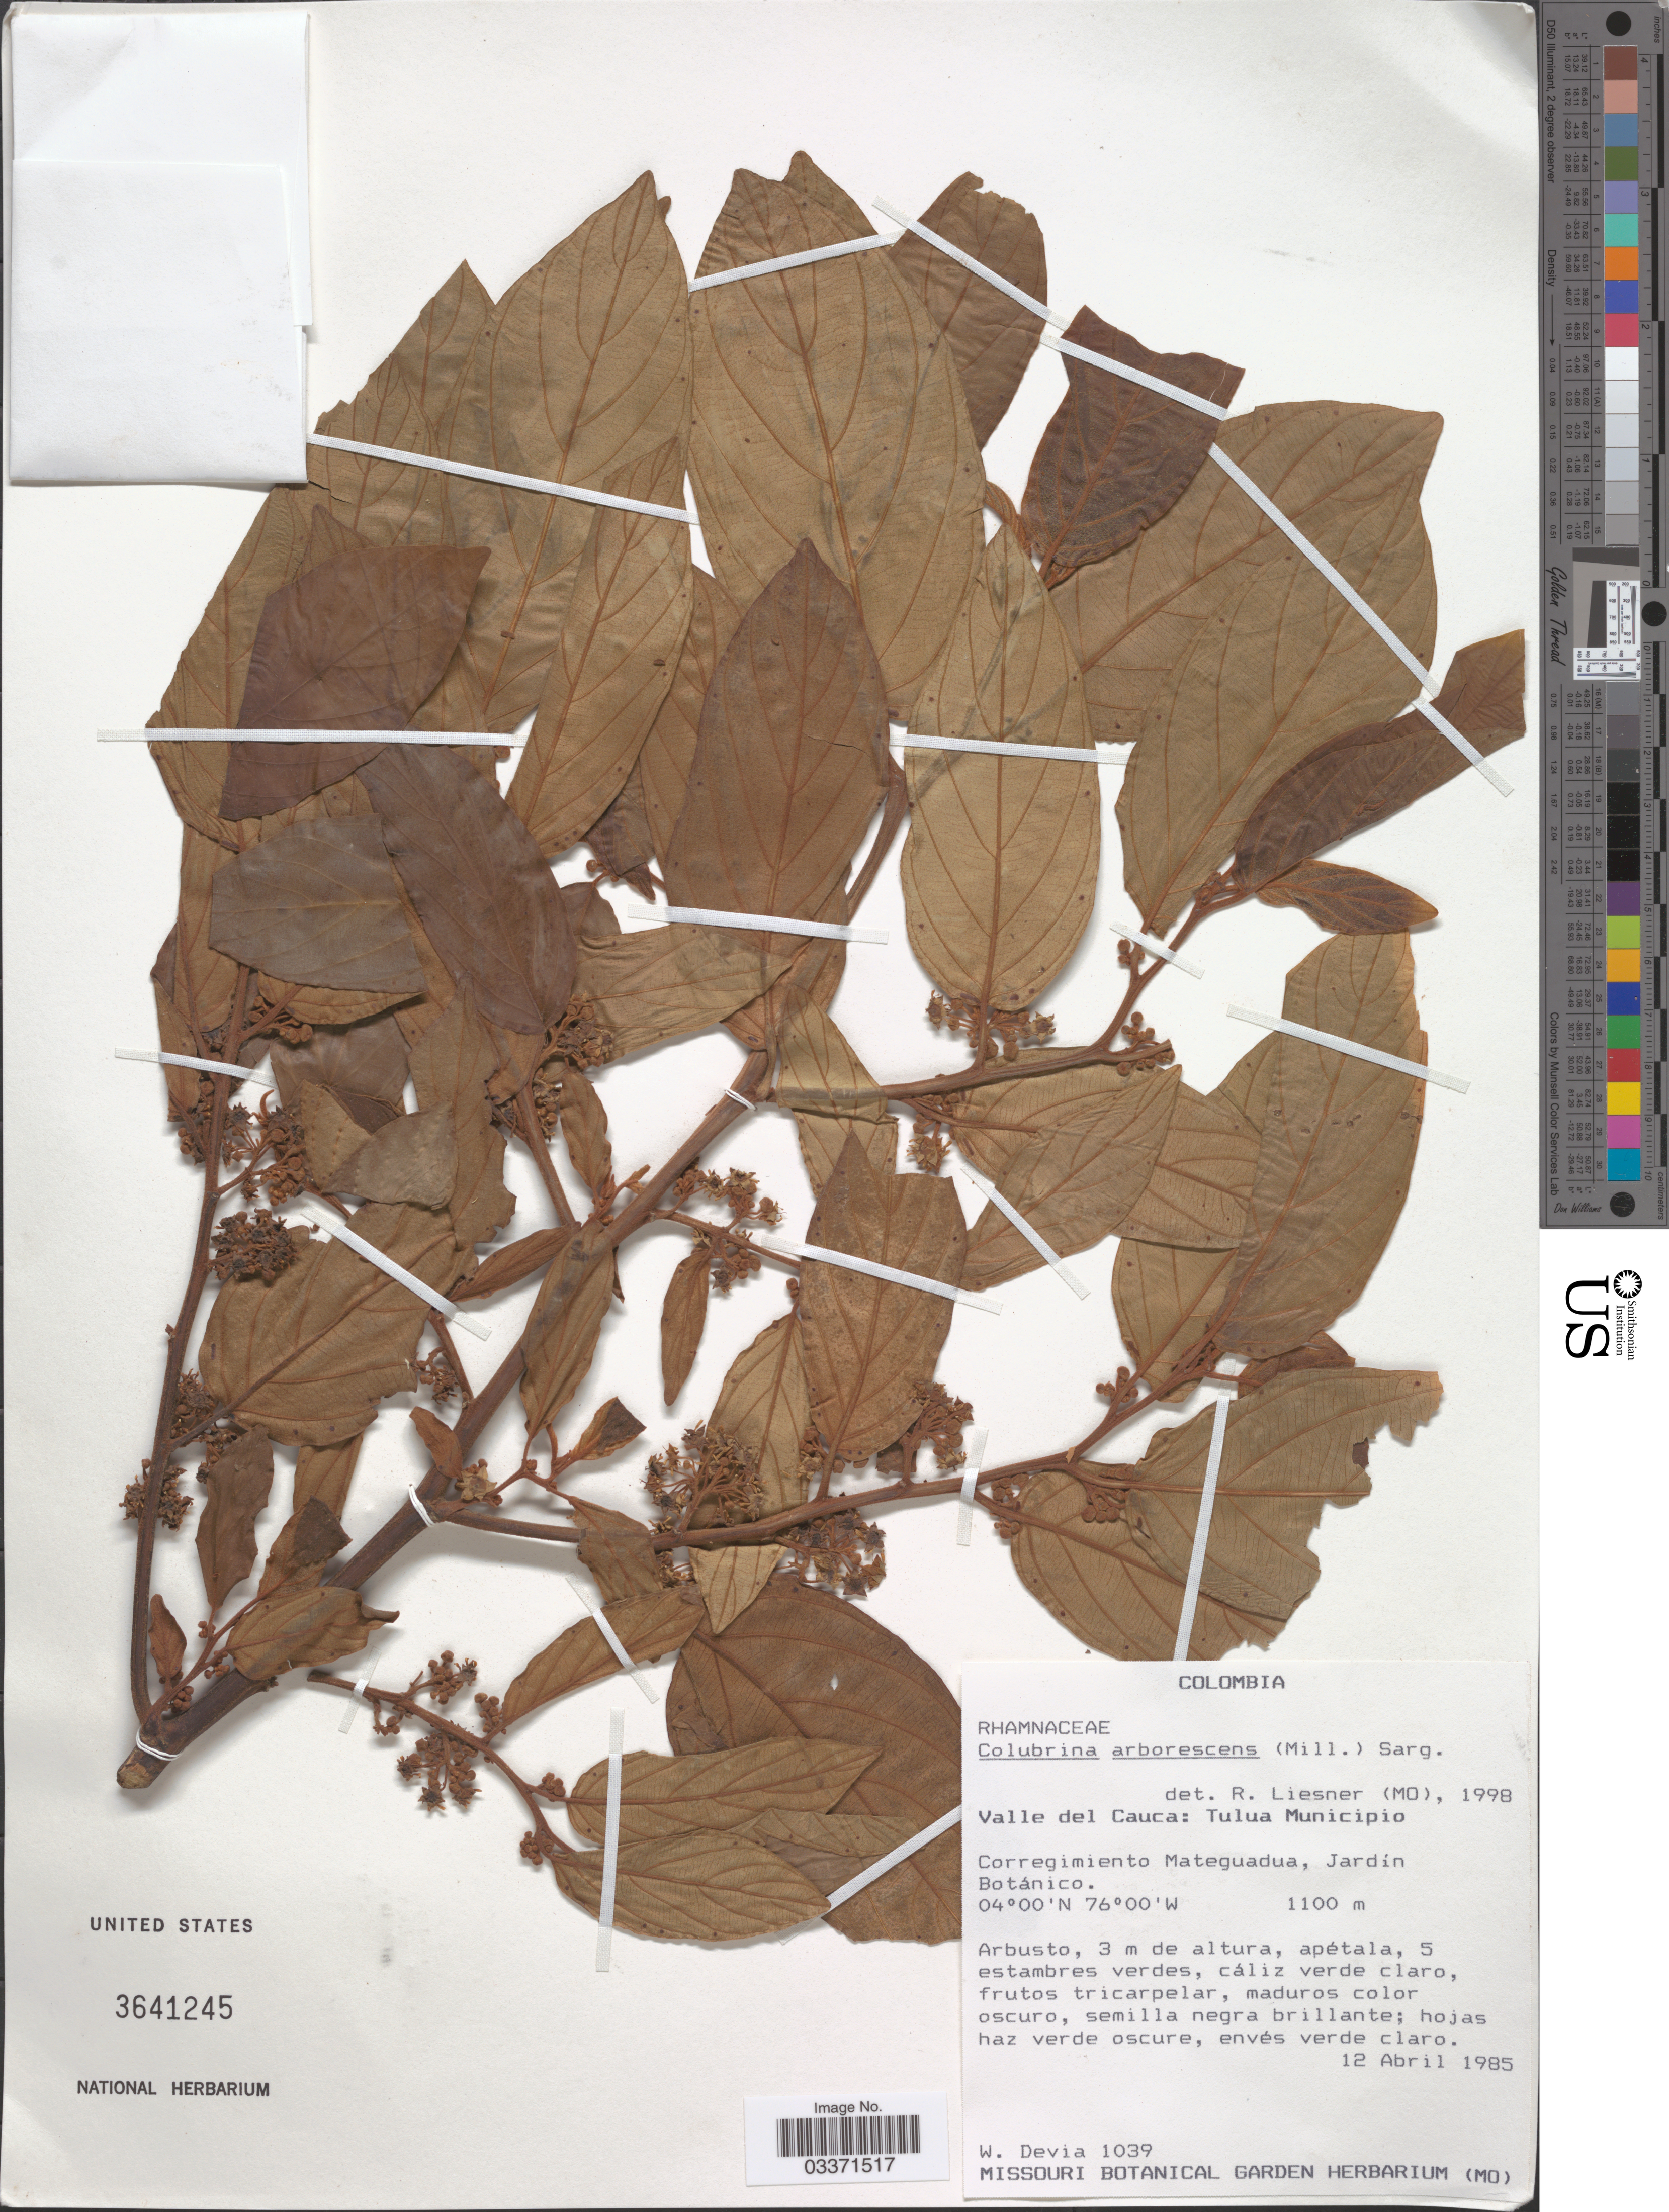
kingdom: Plantae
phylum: Tracheophyta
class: Magnoliopsida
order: Rosales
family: Rhamnaceae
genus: Colubrina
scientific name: Colubrina arborescens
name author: (Mill.) Sarg.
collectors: W. Devia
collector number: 1039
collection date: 1985-04-12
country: Colombia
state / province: Valle del Cauca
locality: Tulua Municipio, Corregimiento Mateguadua, Jardin Botánico.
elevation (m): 1100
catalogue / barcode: US 3641245